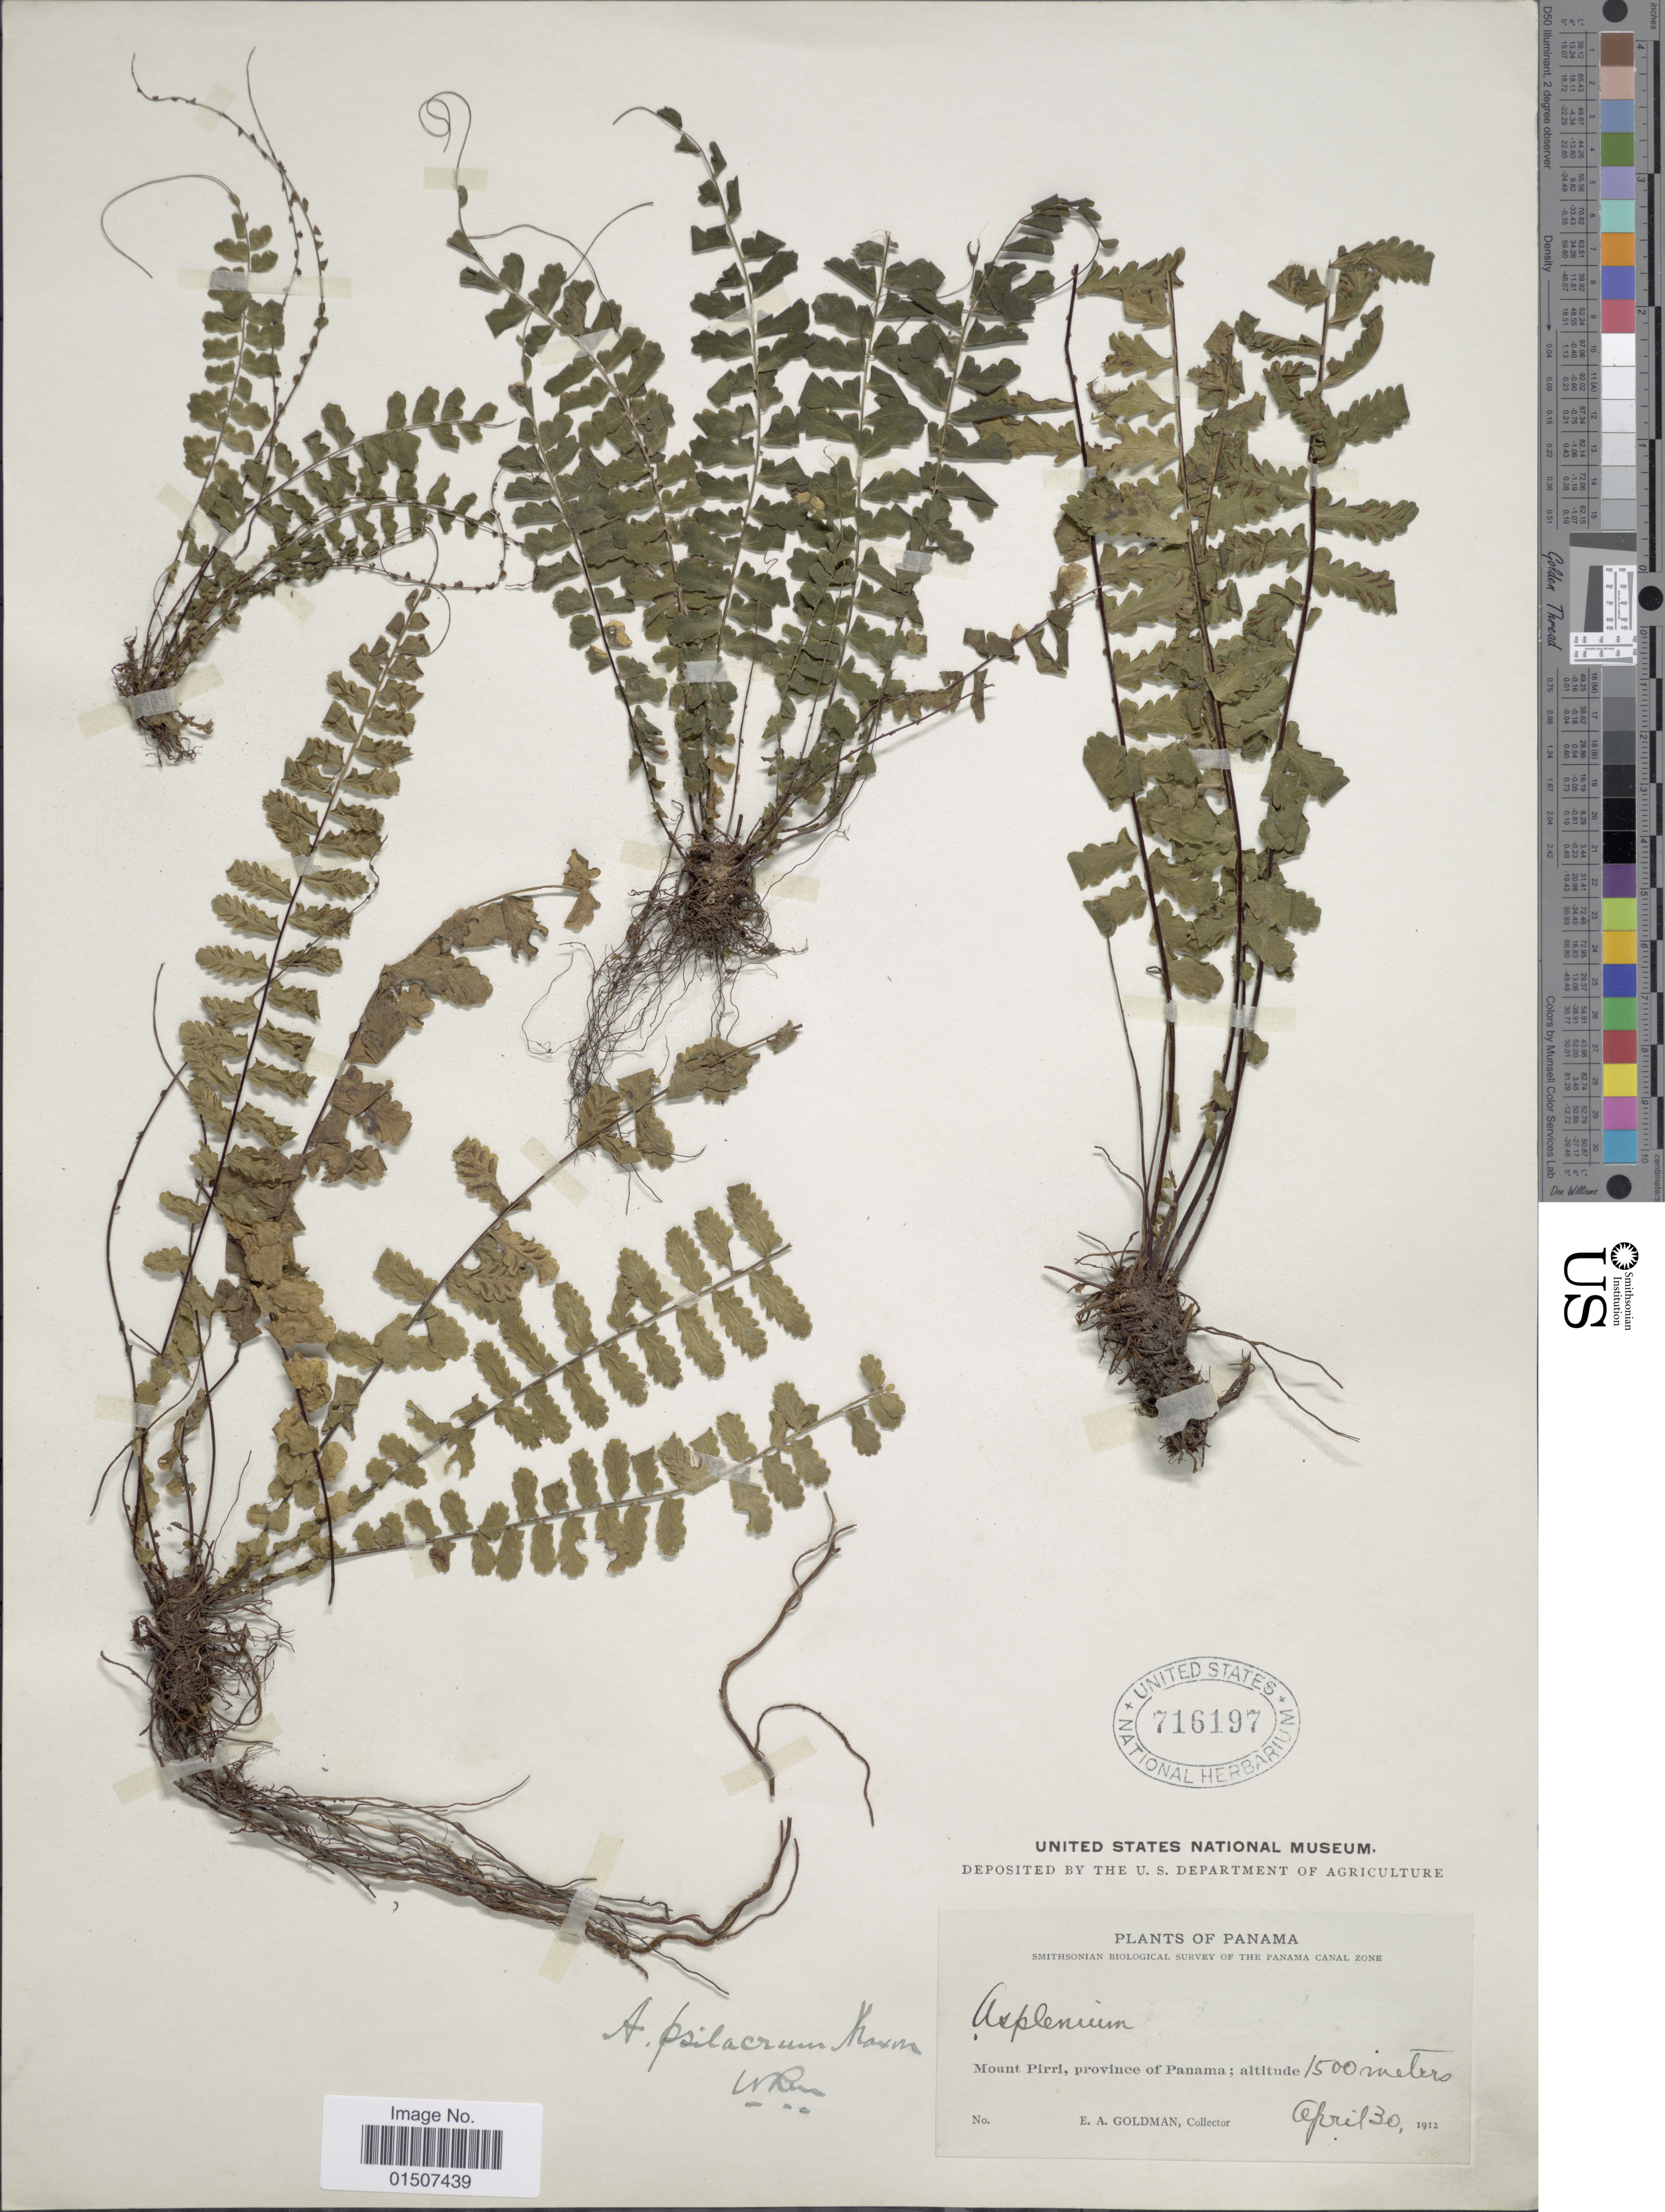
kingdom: Plantae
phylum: Tracheophyta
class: Polypodiopsida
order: Polypodiales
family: Aspleniaceae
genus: Asplenium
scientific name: Asplenium psilacrum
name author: Maxon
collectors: E. A. Goldman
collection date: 1912-04-30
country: Panama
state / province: Panamá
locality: Mount Pirri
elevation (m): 1500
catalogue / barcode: US 716197